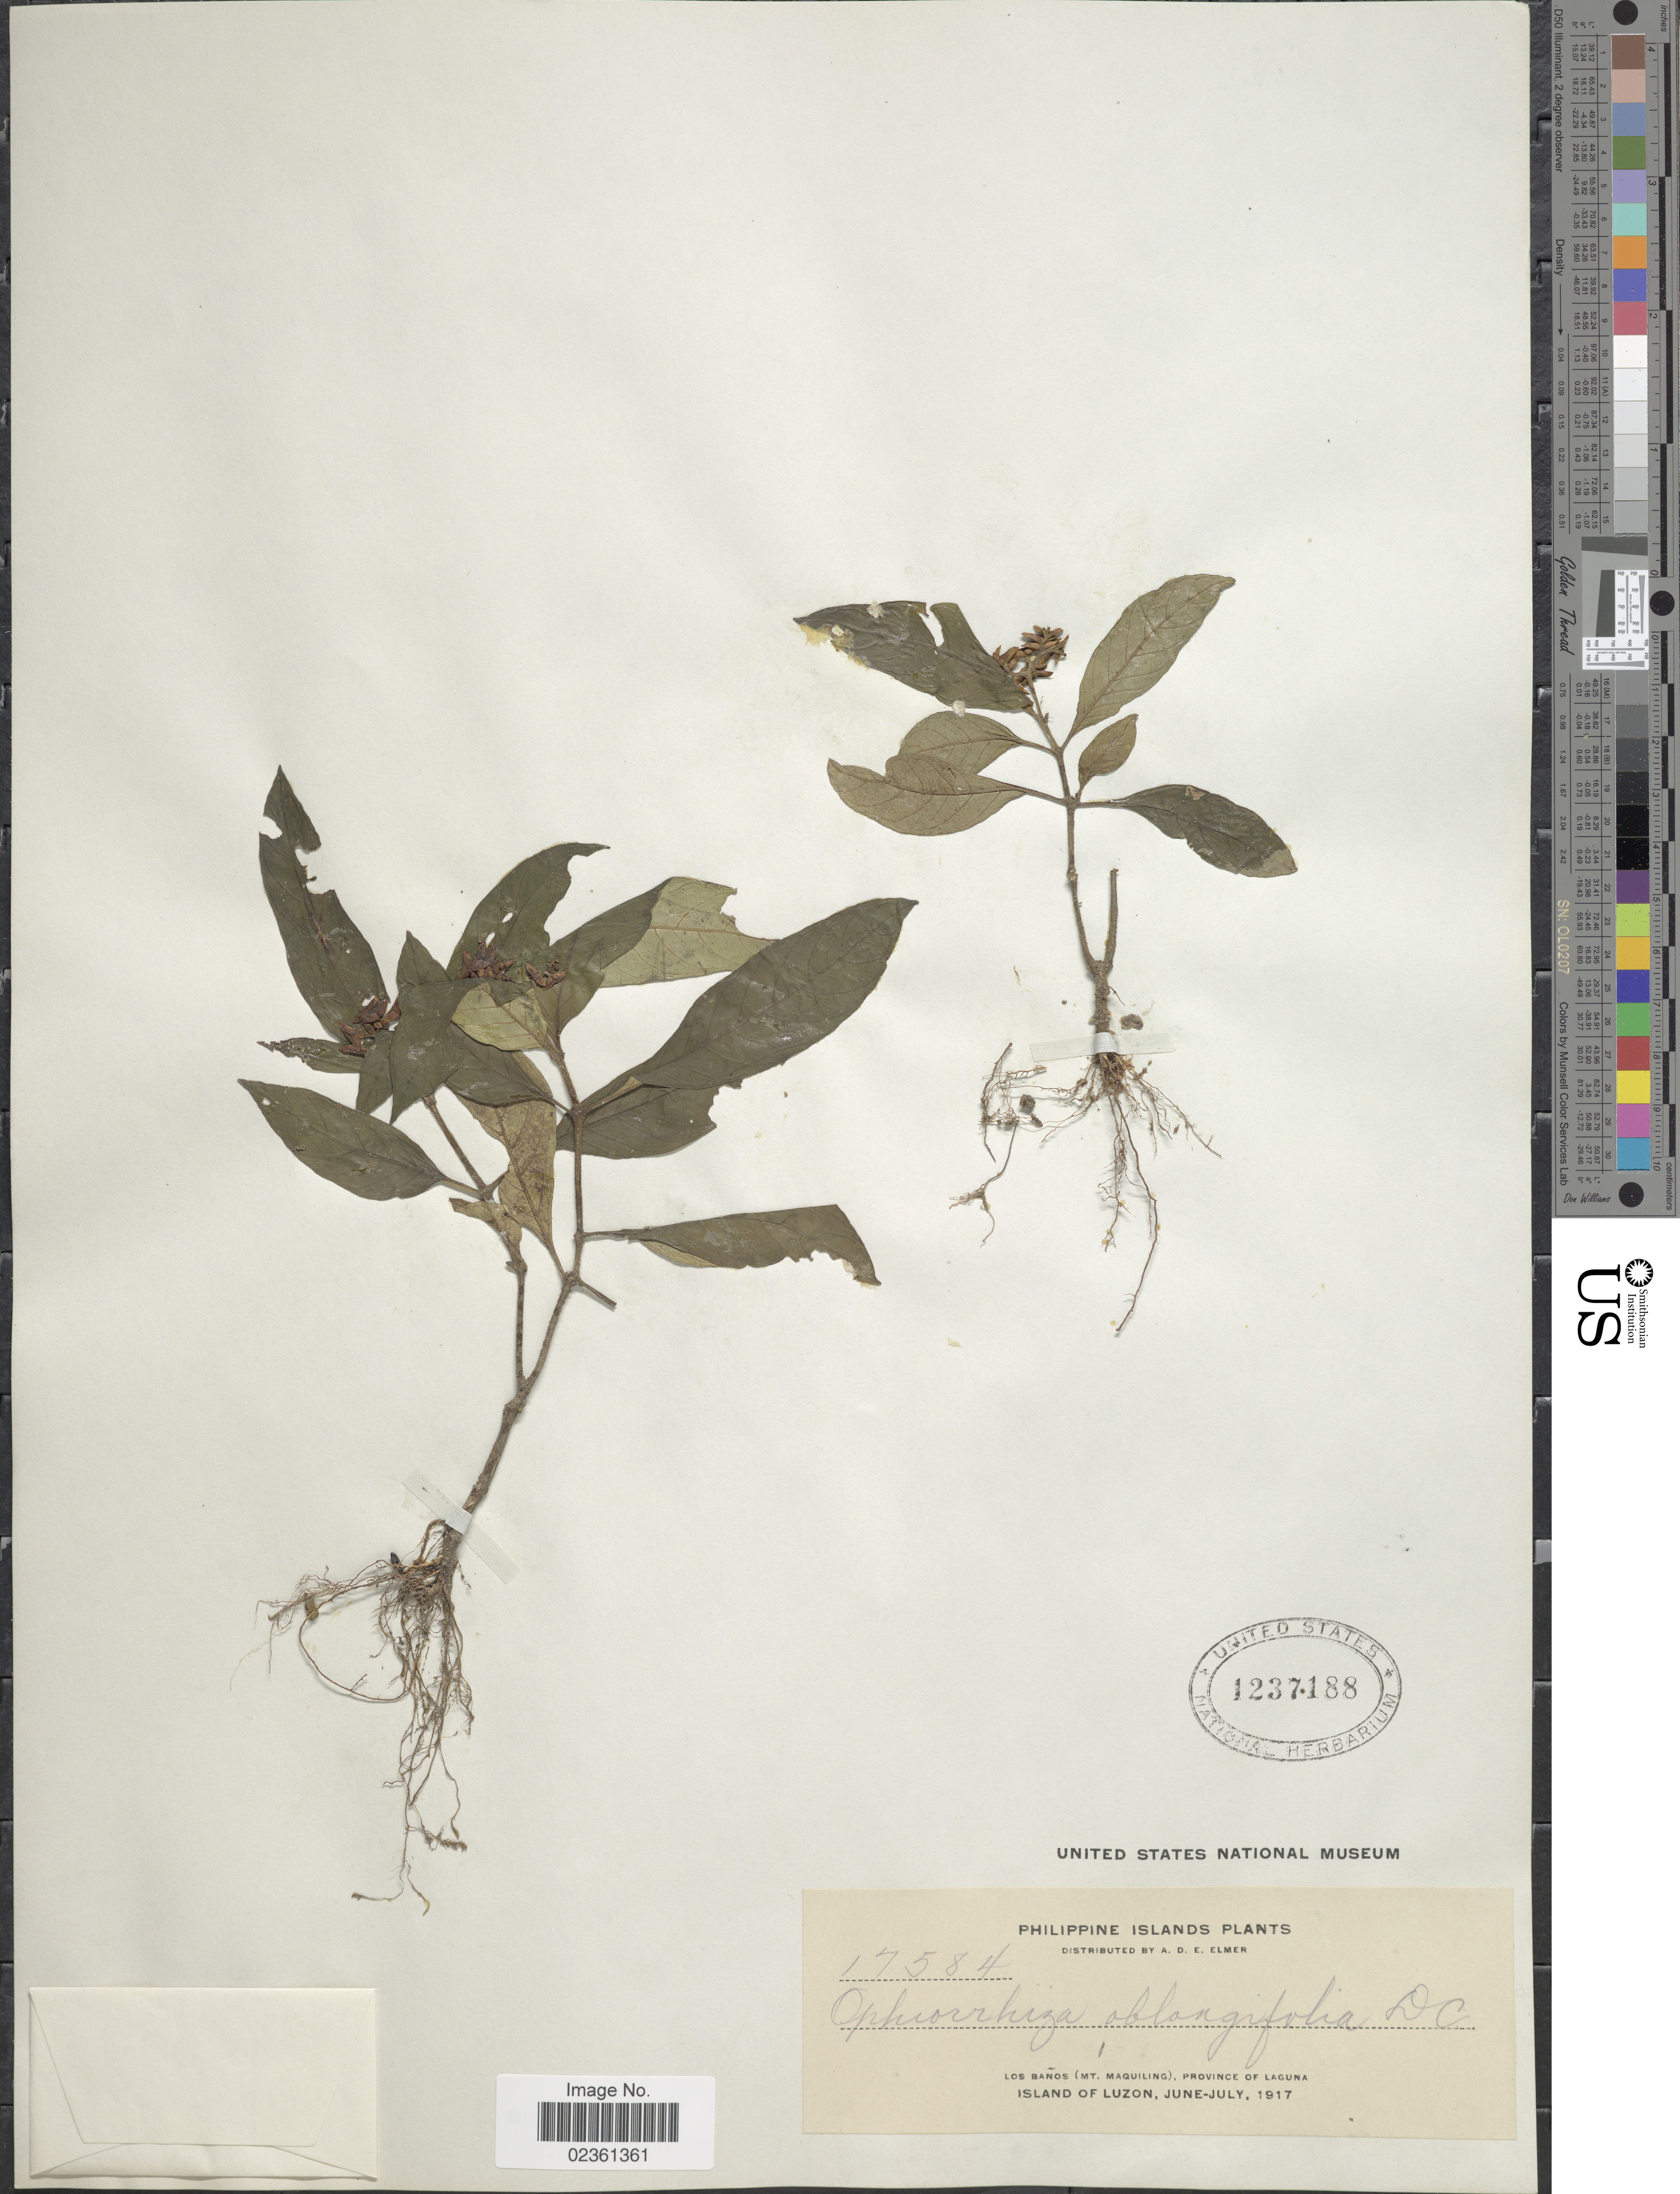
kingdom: Plantae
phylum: Tracheophyta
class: Magnoliopsida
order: Gentianales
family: Rubiaceae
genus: Ophiorrhiza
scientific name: Ophiorrhiza oblongifolia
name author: DC.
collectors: A. D. E. Elmer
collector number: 17584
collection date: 1917-06/1917-07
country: Philippines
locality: Philippine Islands, Los Banos (Mt. Maquiling), Province of Laguna, Island of Luzon.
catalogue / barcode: US 1237188